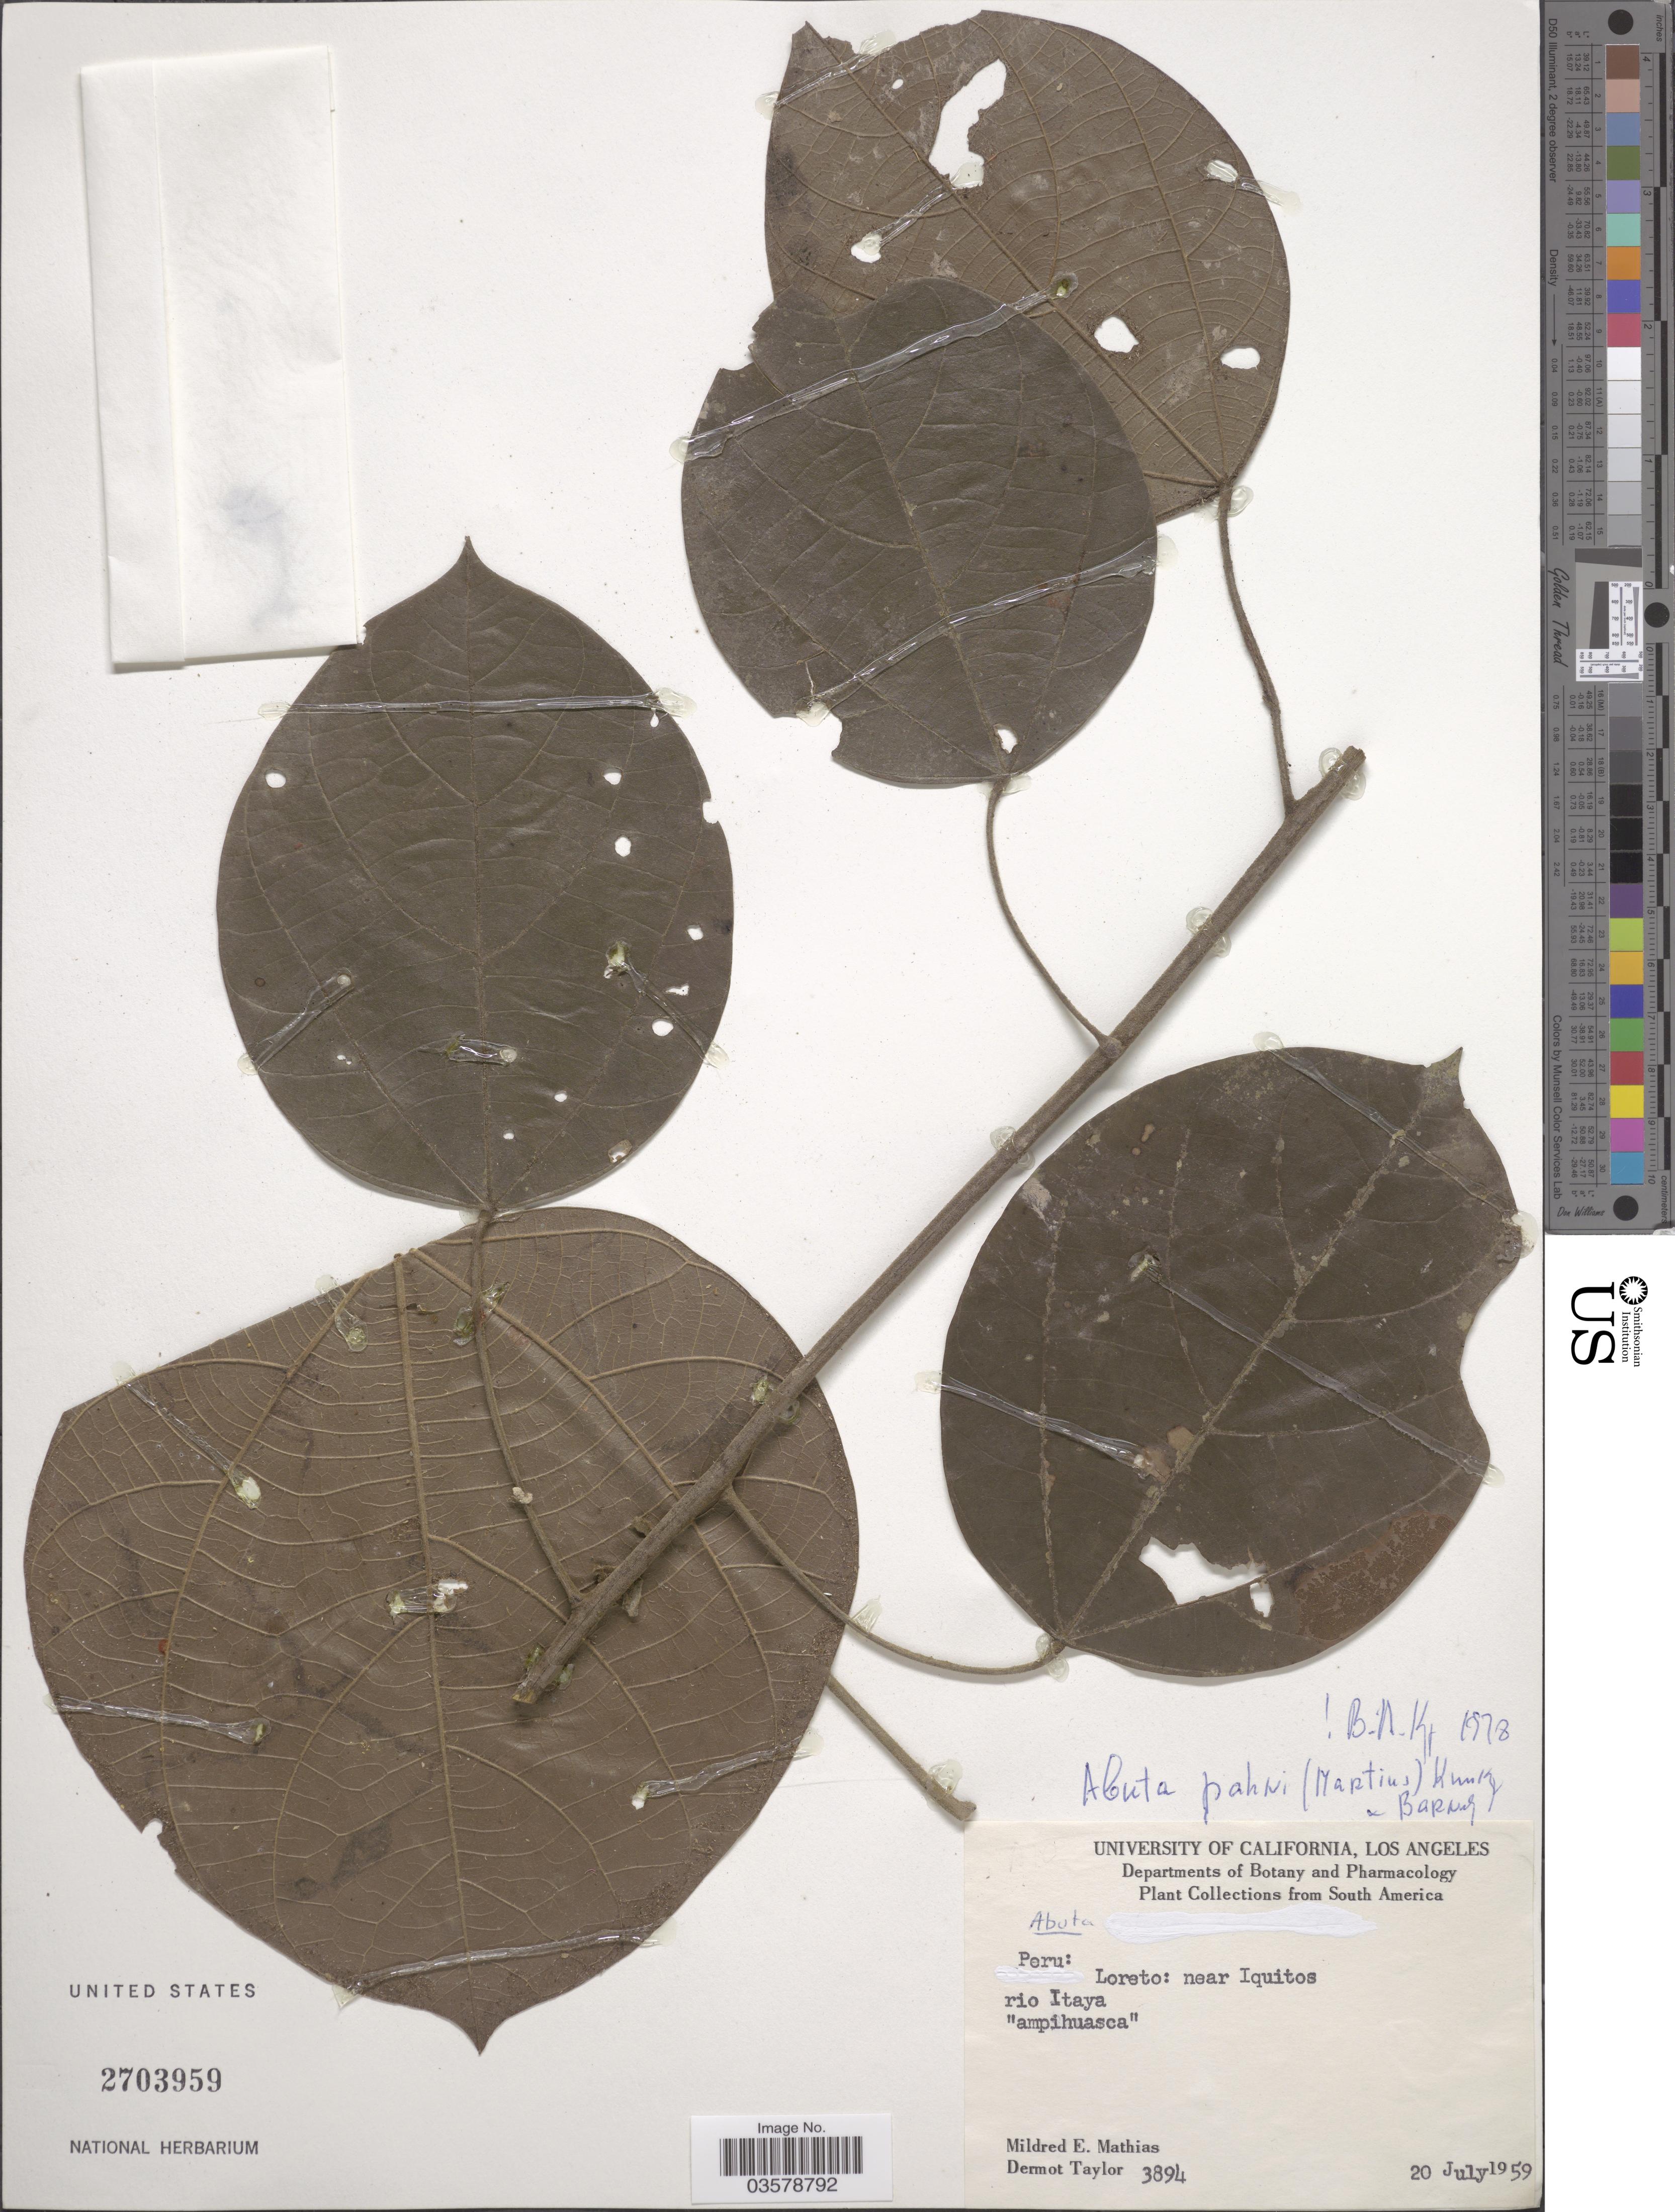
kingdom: Plantae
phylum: Tracheophyta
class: Magnoliopsida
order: Ranunculales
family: Menispermaceae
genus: Abuta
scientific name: Abuta pahni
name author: (Mart.) Krukoff & Barneby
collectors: M. E. Mathias & D. Taylor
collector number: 3894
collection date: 1959-07-20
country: Peru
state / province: Loreto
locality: Near Iquitos. Rio Itaya.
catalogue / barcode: US 2703959